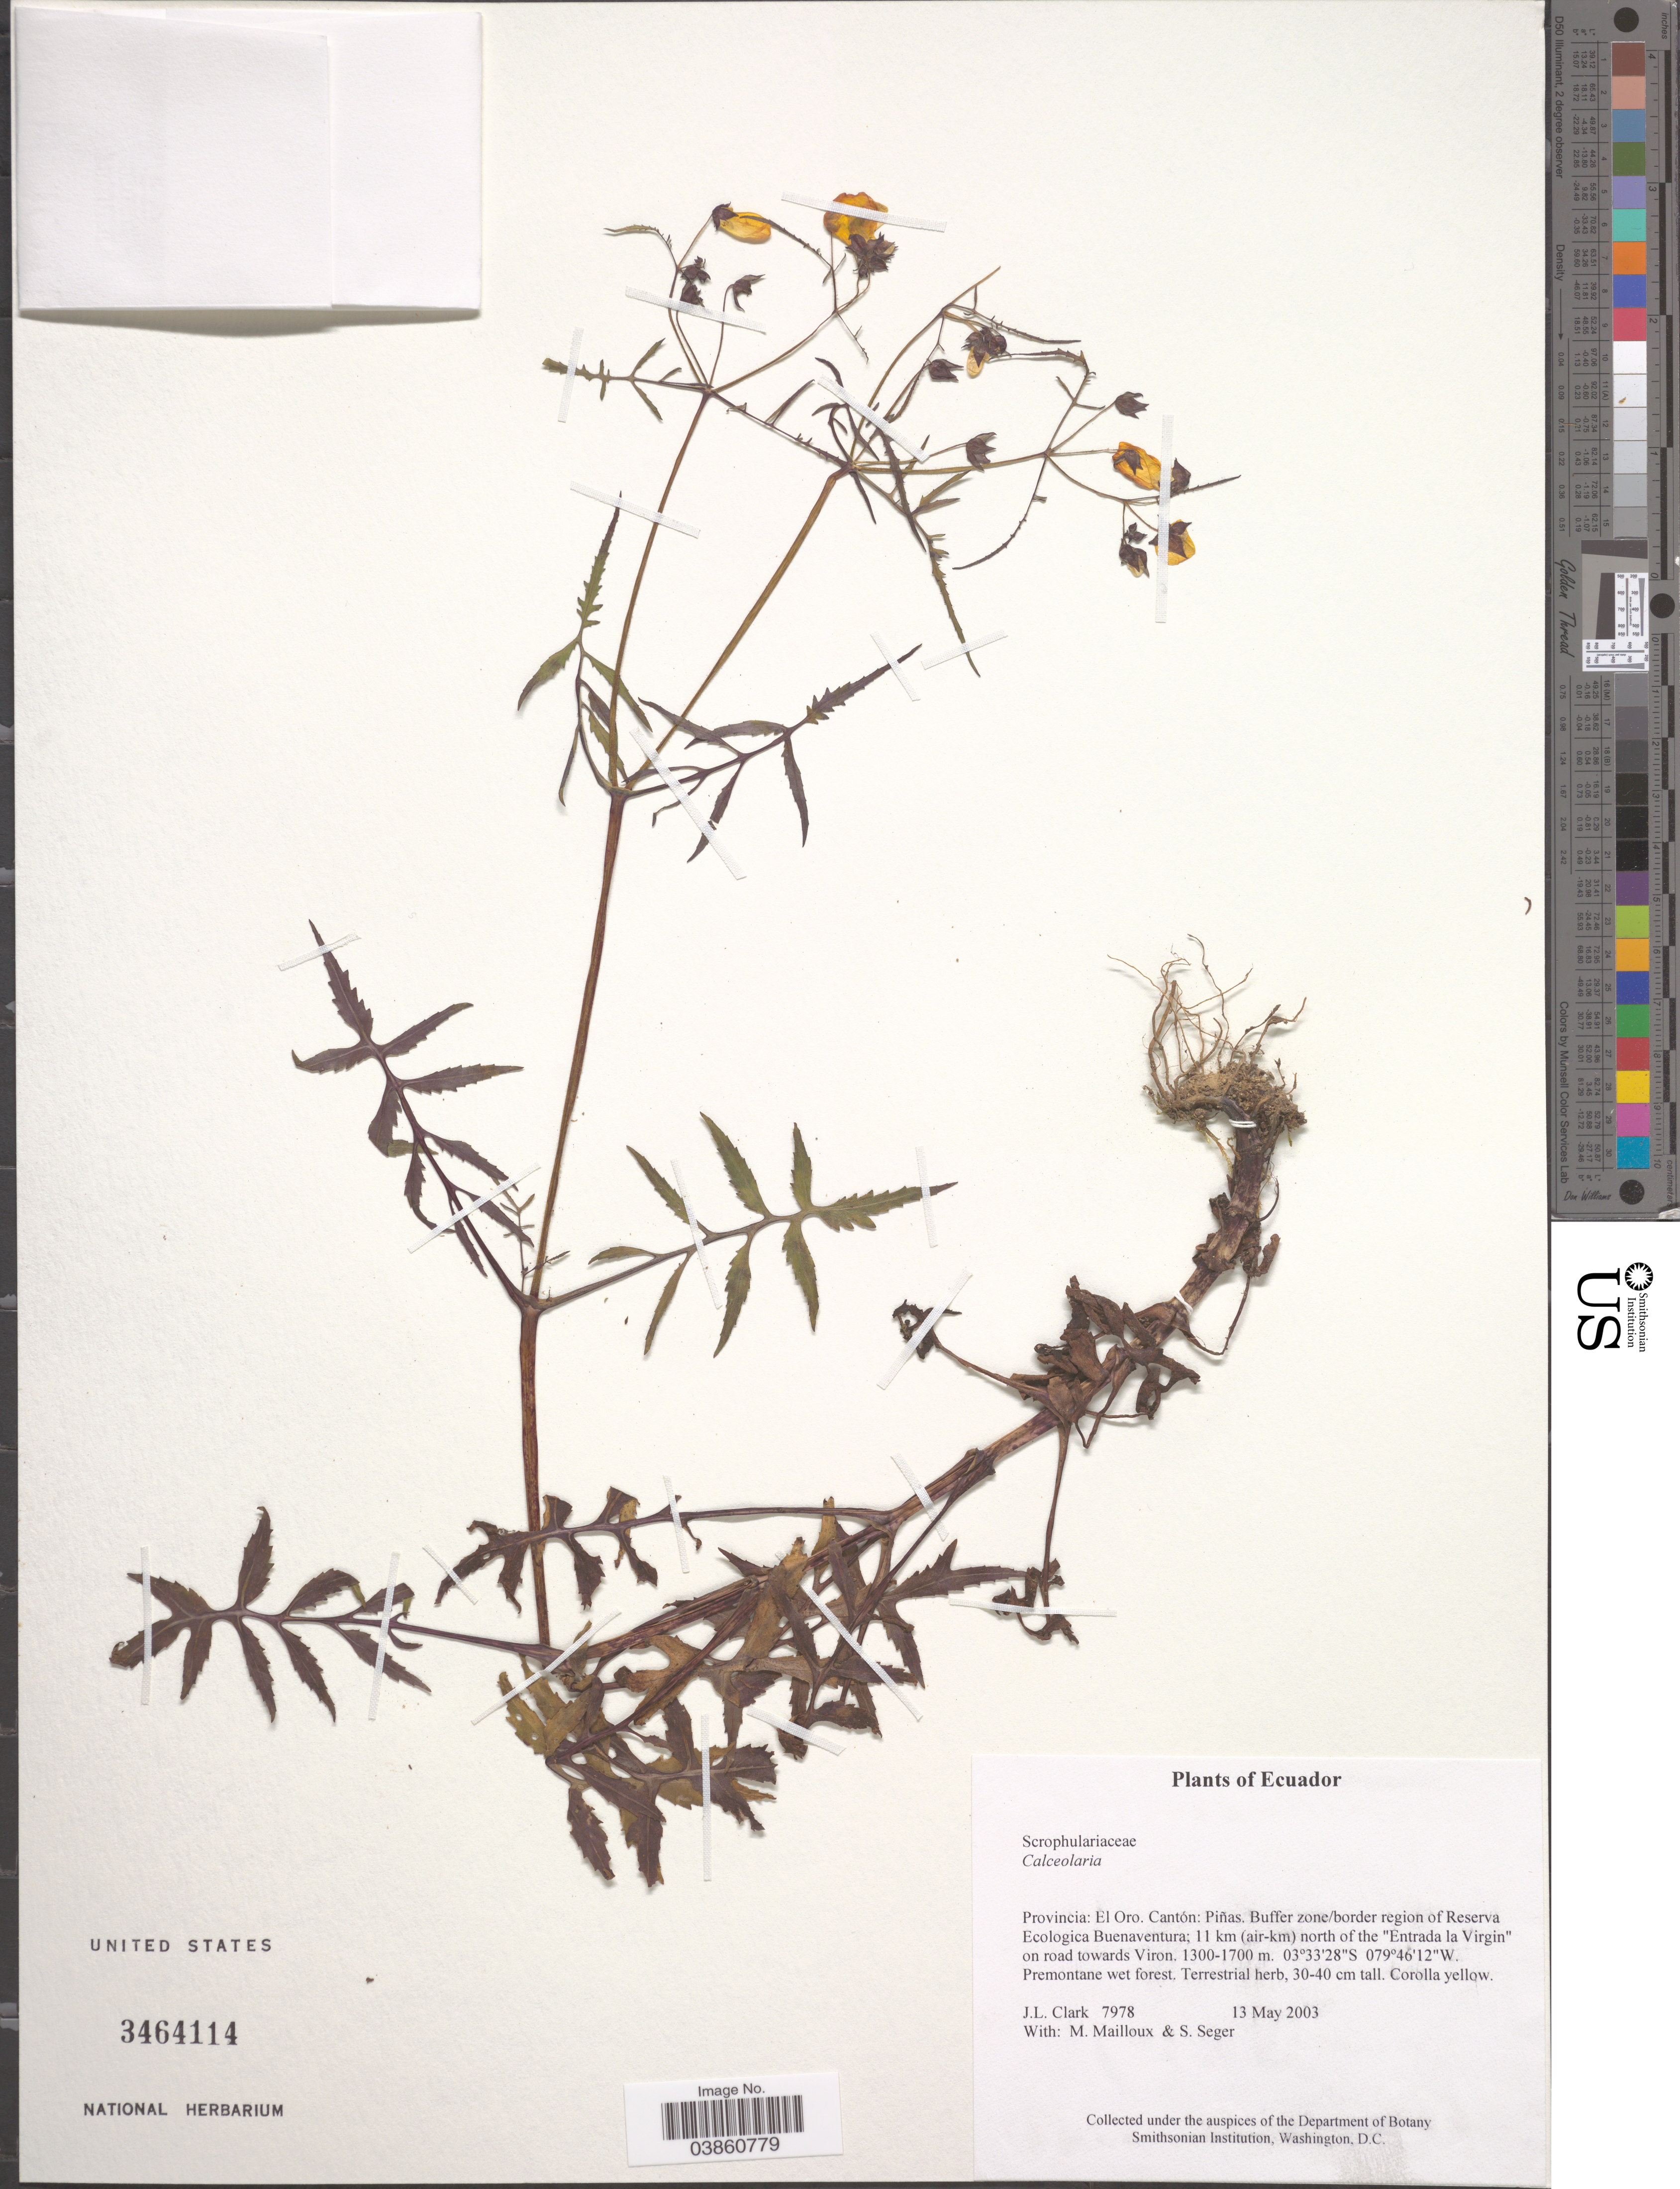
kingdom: Plantae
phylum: Tracheophyta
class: Magnoliopsida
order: Lamiales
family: Calceolariaceae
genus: Calceolaria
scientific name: Calceolaria sp.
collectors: J. L. Clark, M. Mailloux & S. Seger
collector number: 7978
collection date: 2003-05-13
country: Ecuador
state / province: El Oro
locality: Piñas. Buffer zone/border region of Reserva Ecologica Buenaventura; 11 km(air-km) north of the "Entrada la Virgin" on road towards Viron.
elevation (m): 1300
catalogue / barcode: US 3464114